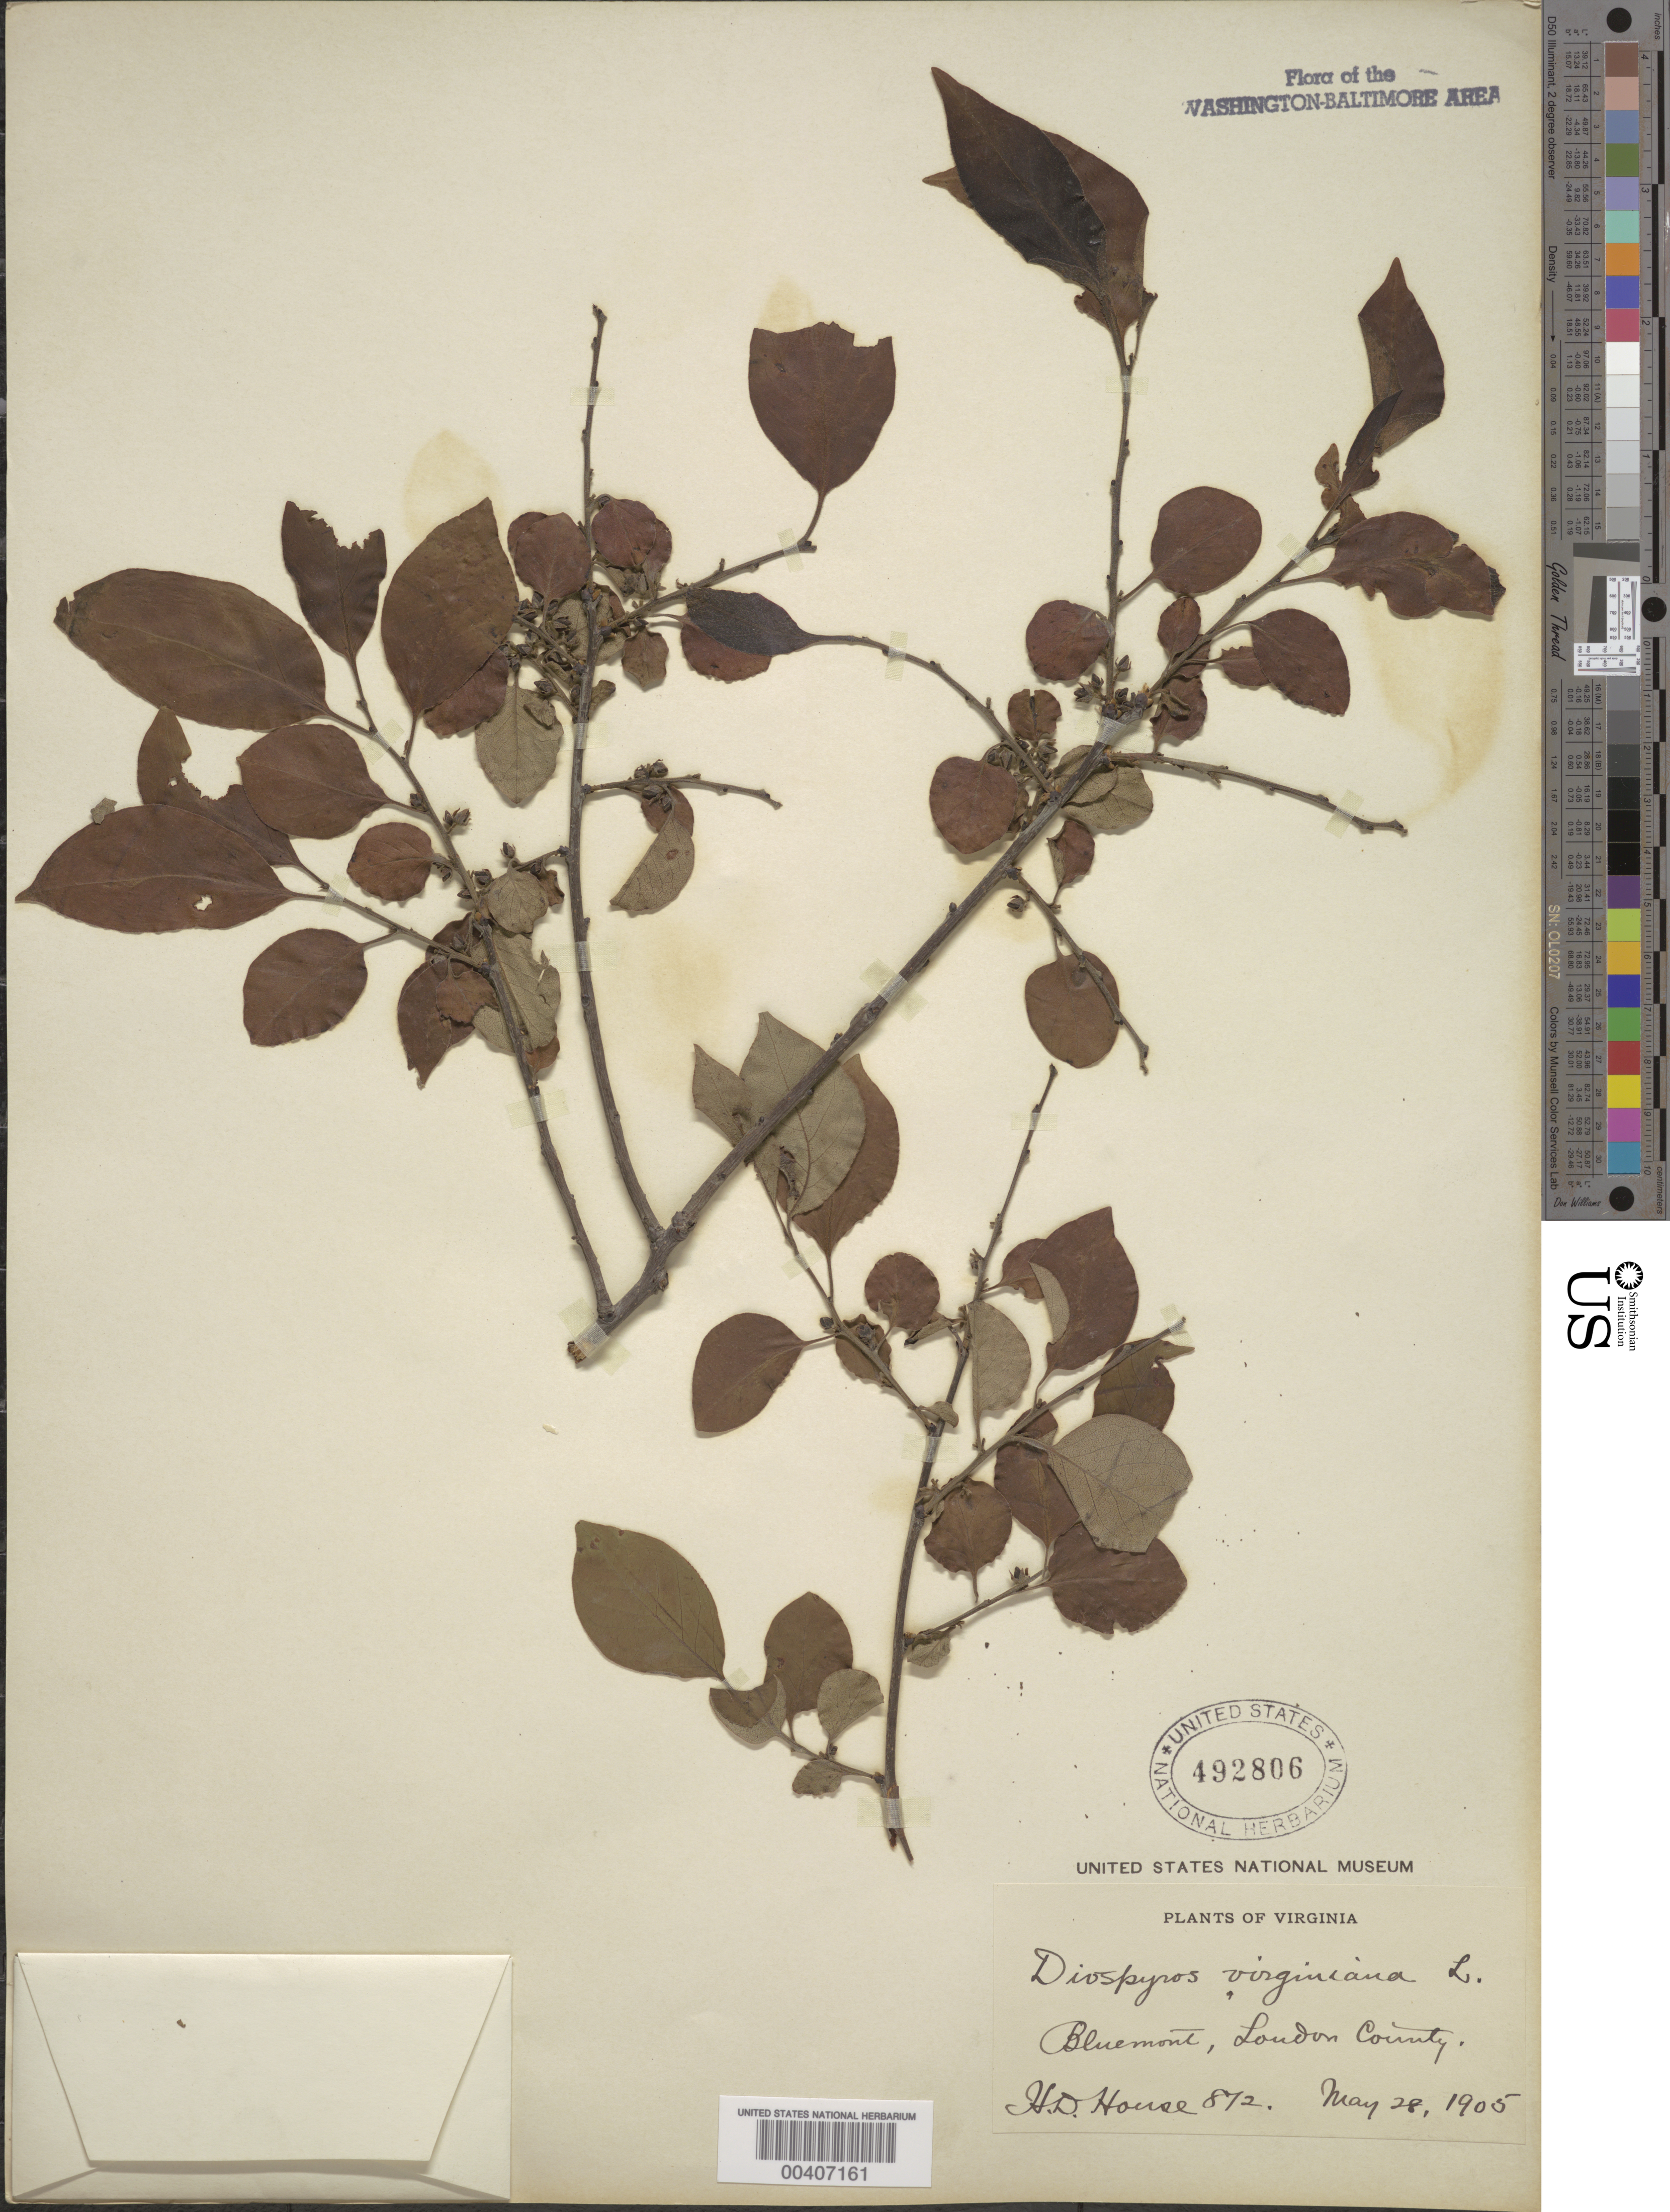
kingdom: Plantae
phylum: Tracheophyta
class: Magnoliopsida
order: Ericales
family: Ebenaceae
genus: Diospyros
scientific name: Diospyros virginiana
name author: L.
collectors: H. D. House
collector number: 872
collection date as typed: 28 May 1905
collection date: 1905-05-28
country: United States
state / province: Virginia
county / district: Loudoun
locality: Bluemont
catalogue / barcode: US 492806